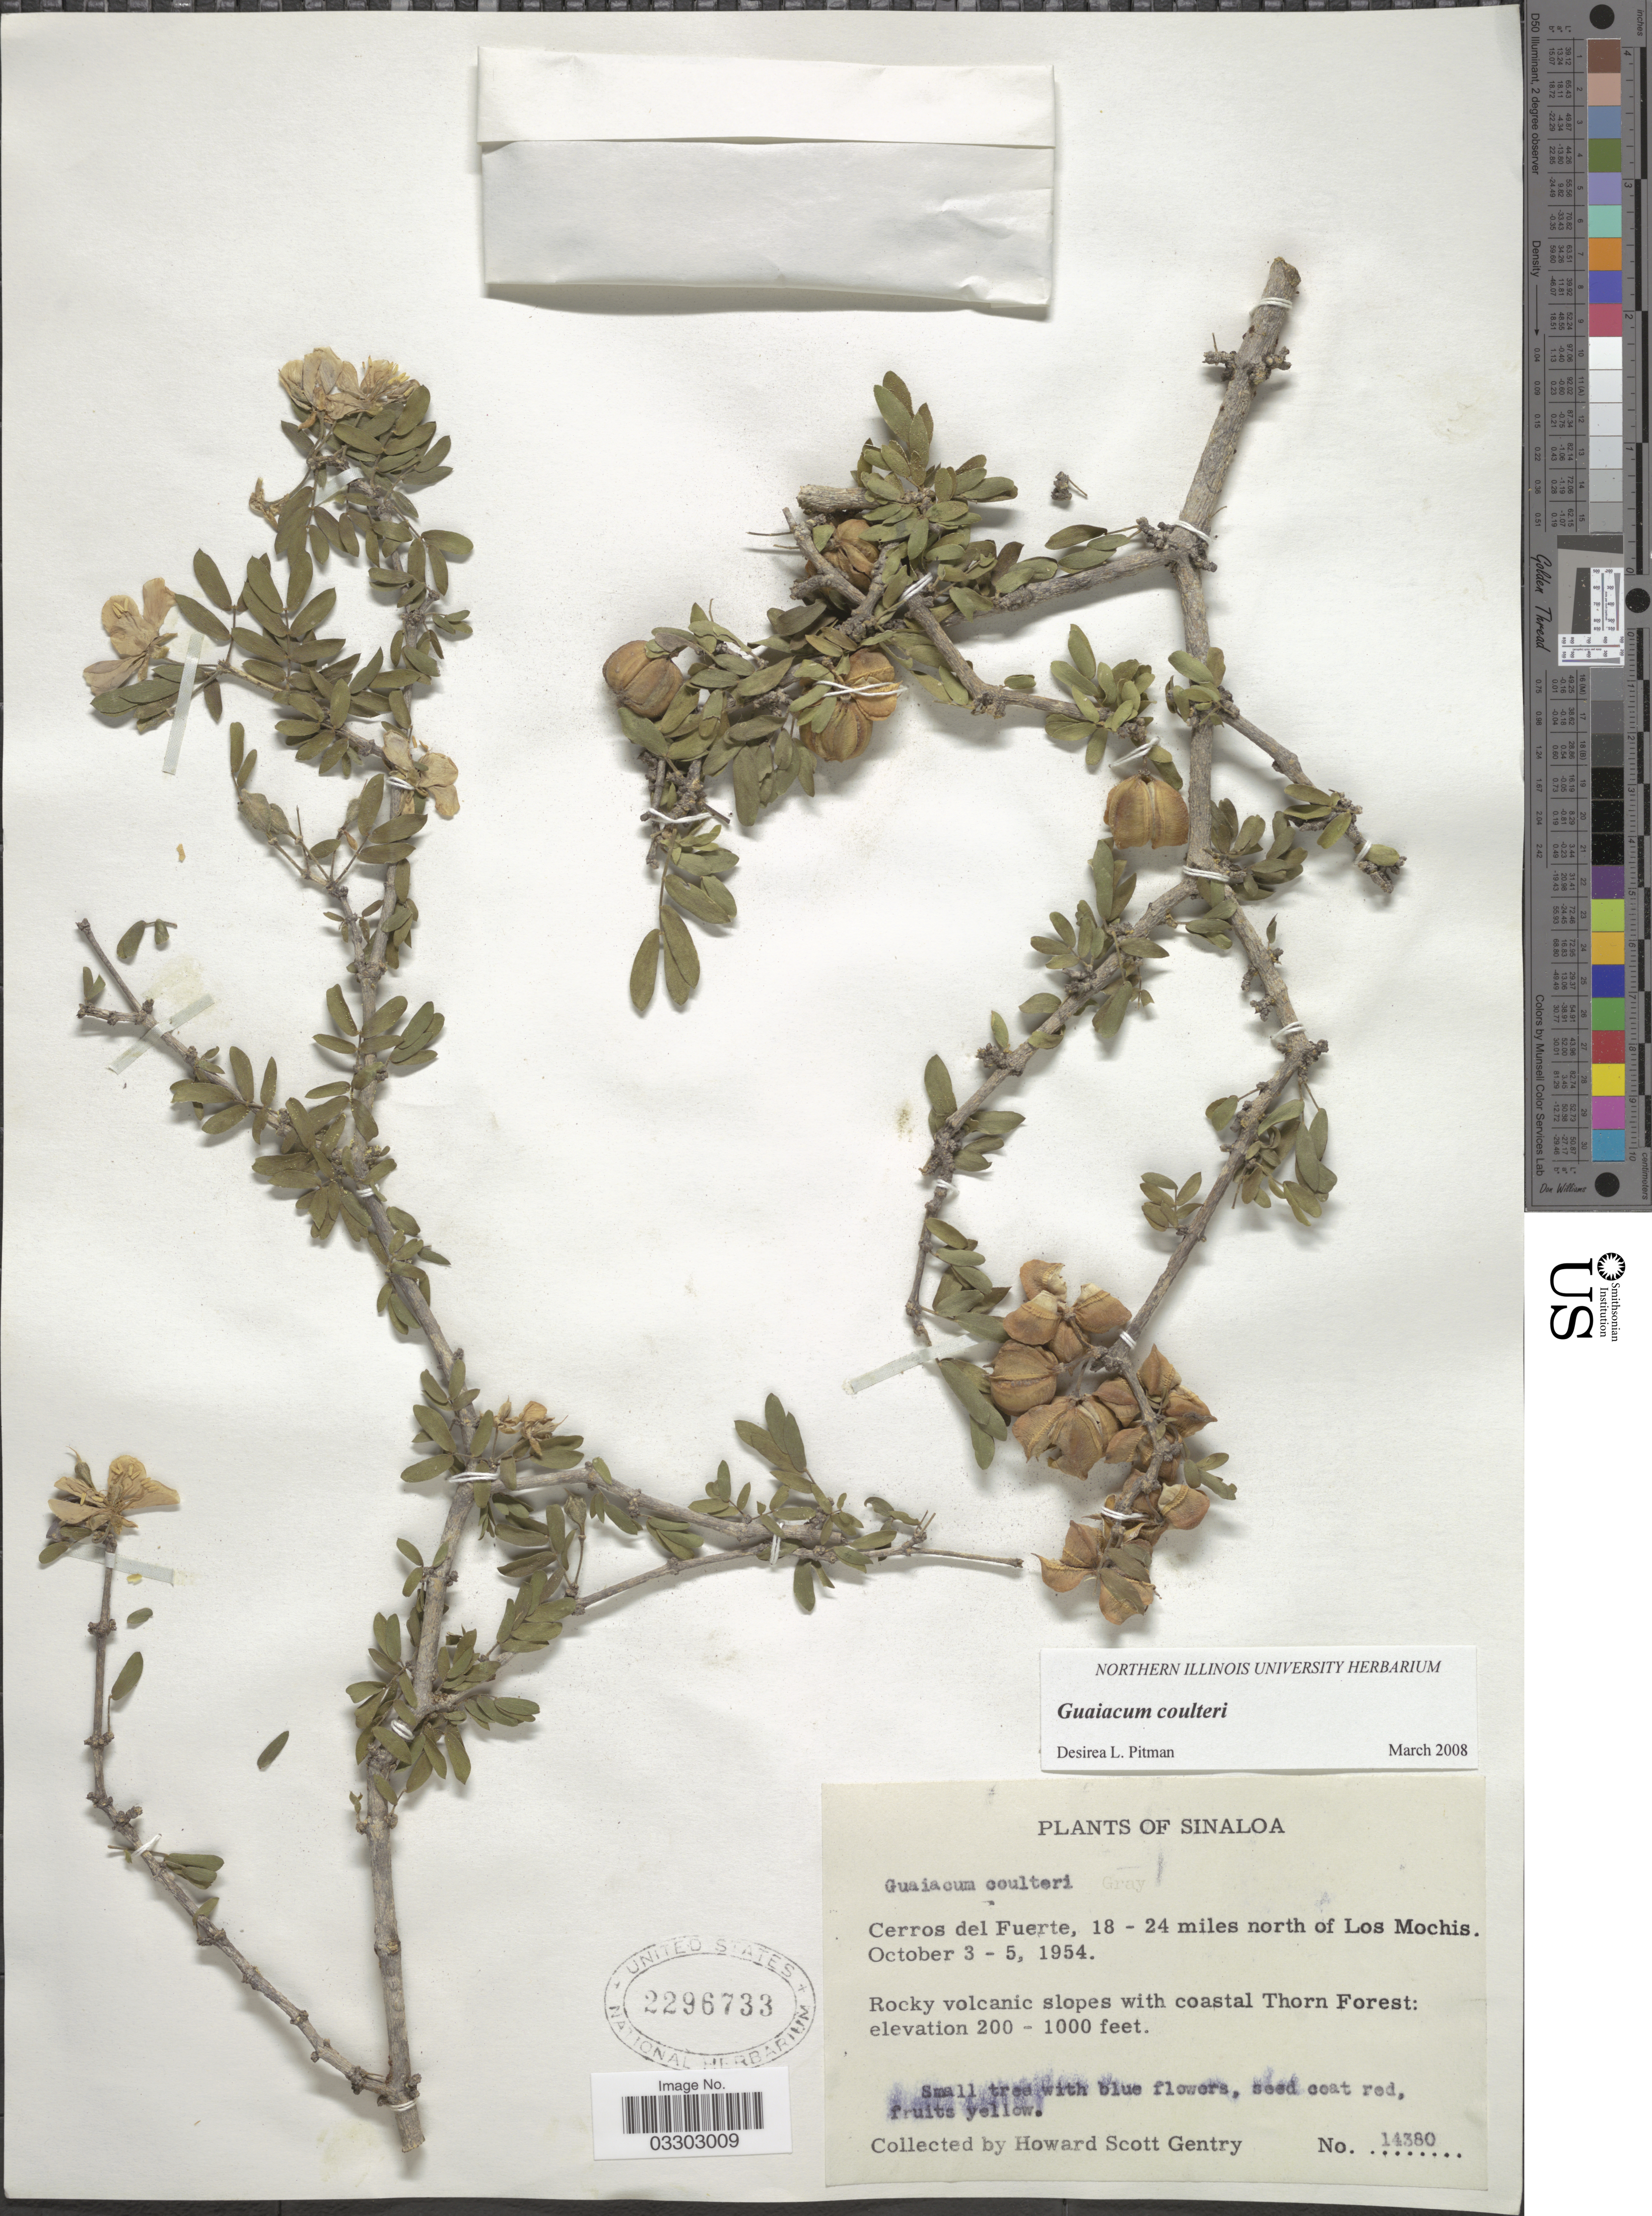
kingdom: Plantae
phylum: Tracheophyta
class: Magnoliopsida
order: Zygophyllales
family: Zygophyllaceae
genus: Guaiacum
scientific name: Guaiacum coulteri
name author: A. Gray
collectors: H. S. Gentry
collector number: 14380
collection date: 1954-10-03/1954-10-05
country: Mexico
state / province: Sinaloa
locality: Cerros del Fuerte, 18-24 miles north of Los Mochis. Rocky volcanic slopes with coastal Thorn Forest. [unsure placement]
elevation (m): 61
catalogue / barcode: US 2296733